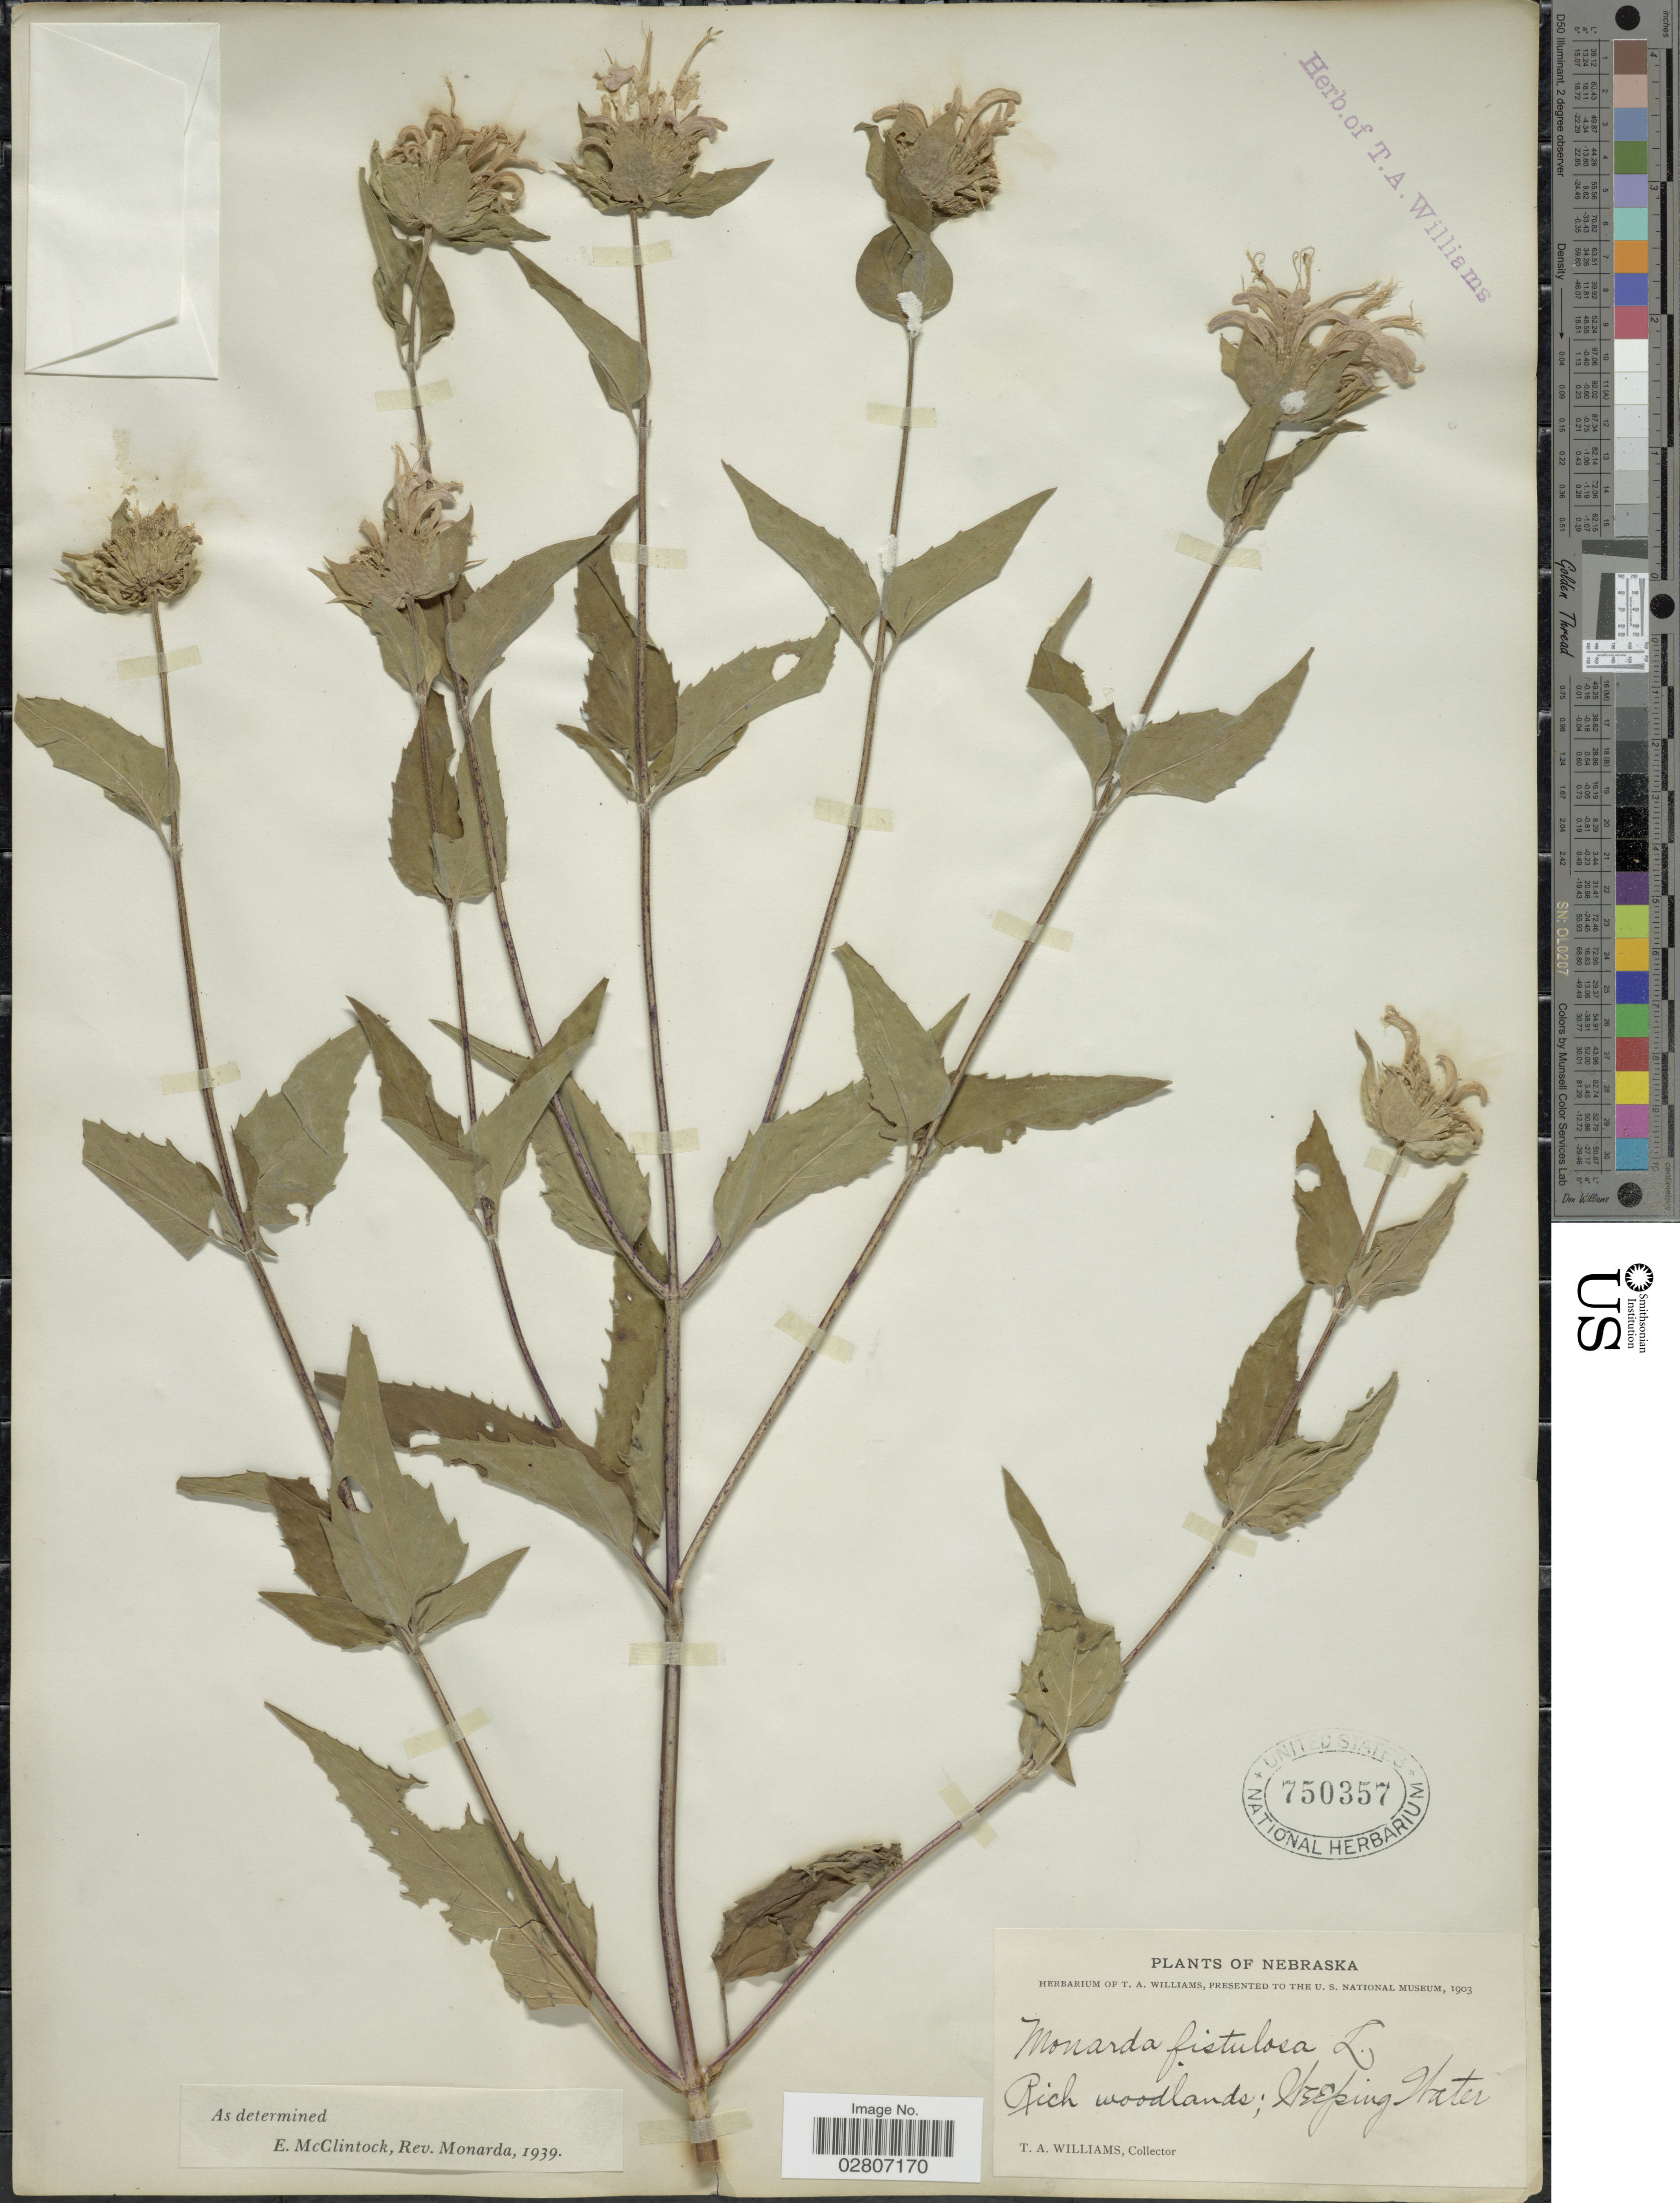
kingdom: Plantae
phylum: Tracheophyta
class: Magnoliopsida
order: Lamiales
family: Lamiaceae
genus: Monarda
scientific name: Monarda fistulosa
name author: L.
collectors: T. A. Williams (herbarium)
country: United States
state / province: Nebraska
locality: Rich woodlands; Weeping Water.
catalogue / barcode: US 750357